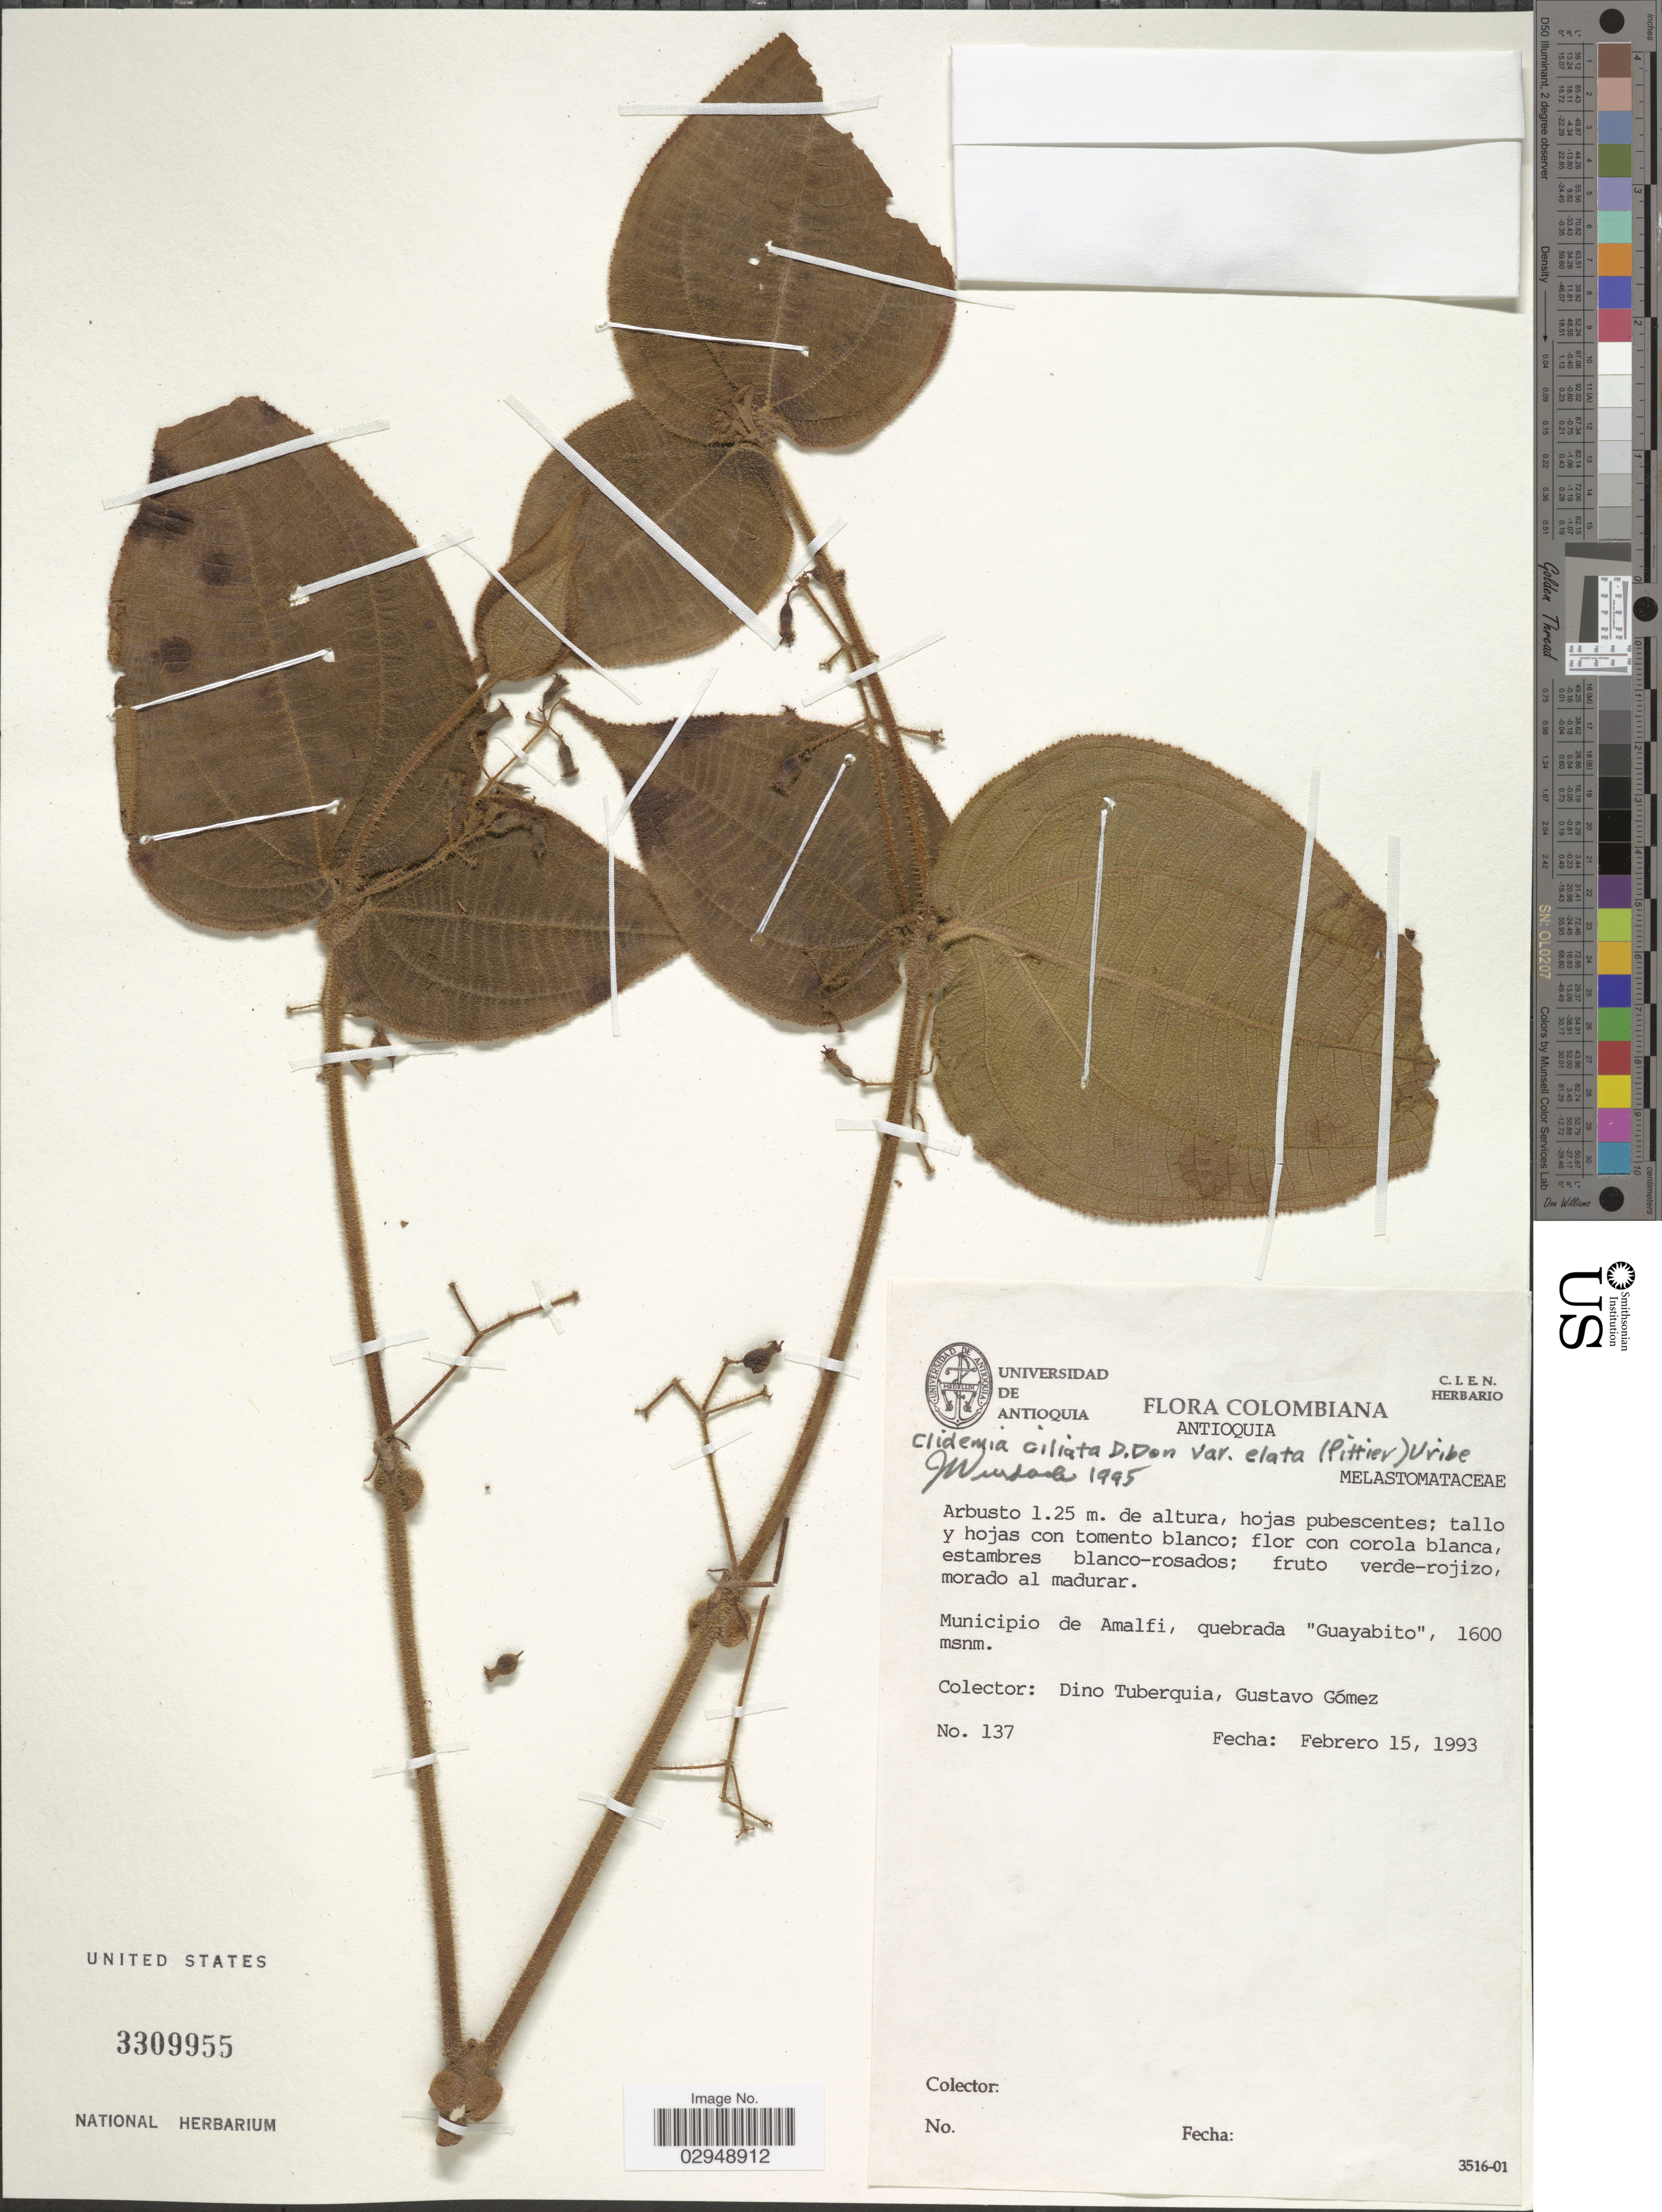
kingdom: Plantae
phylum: Tracheophyta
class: Magnoliopsida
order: Myrtales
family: Melastomataceae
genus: Clidemia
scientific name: Clidemia ciliata var. elata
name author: D. Don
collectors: D. Tuberquia & G. Gomez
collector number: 137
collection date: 1993-02-15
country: Colombia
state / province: Antioquia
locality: Municipio de Amalfi, quebrada "Guayabito".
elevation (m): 1600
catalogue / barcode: US 3309955